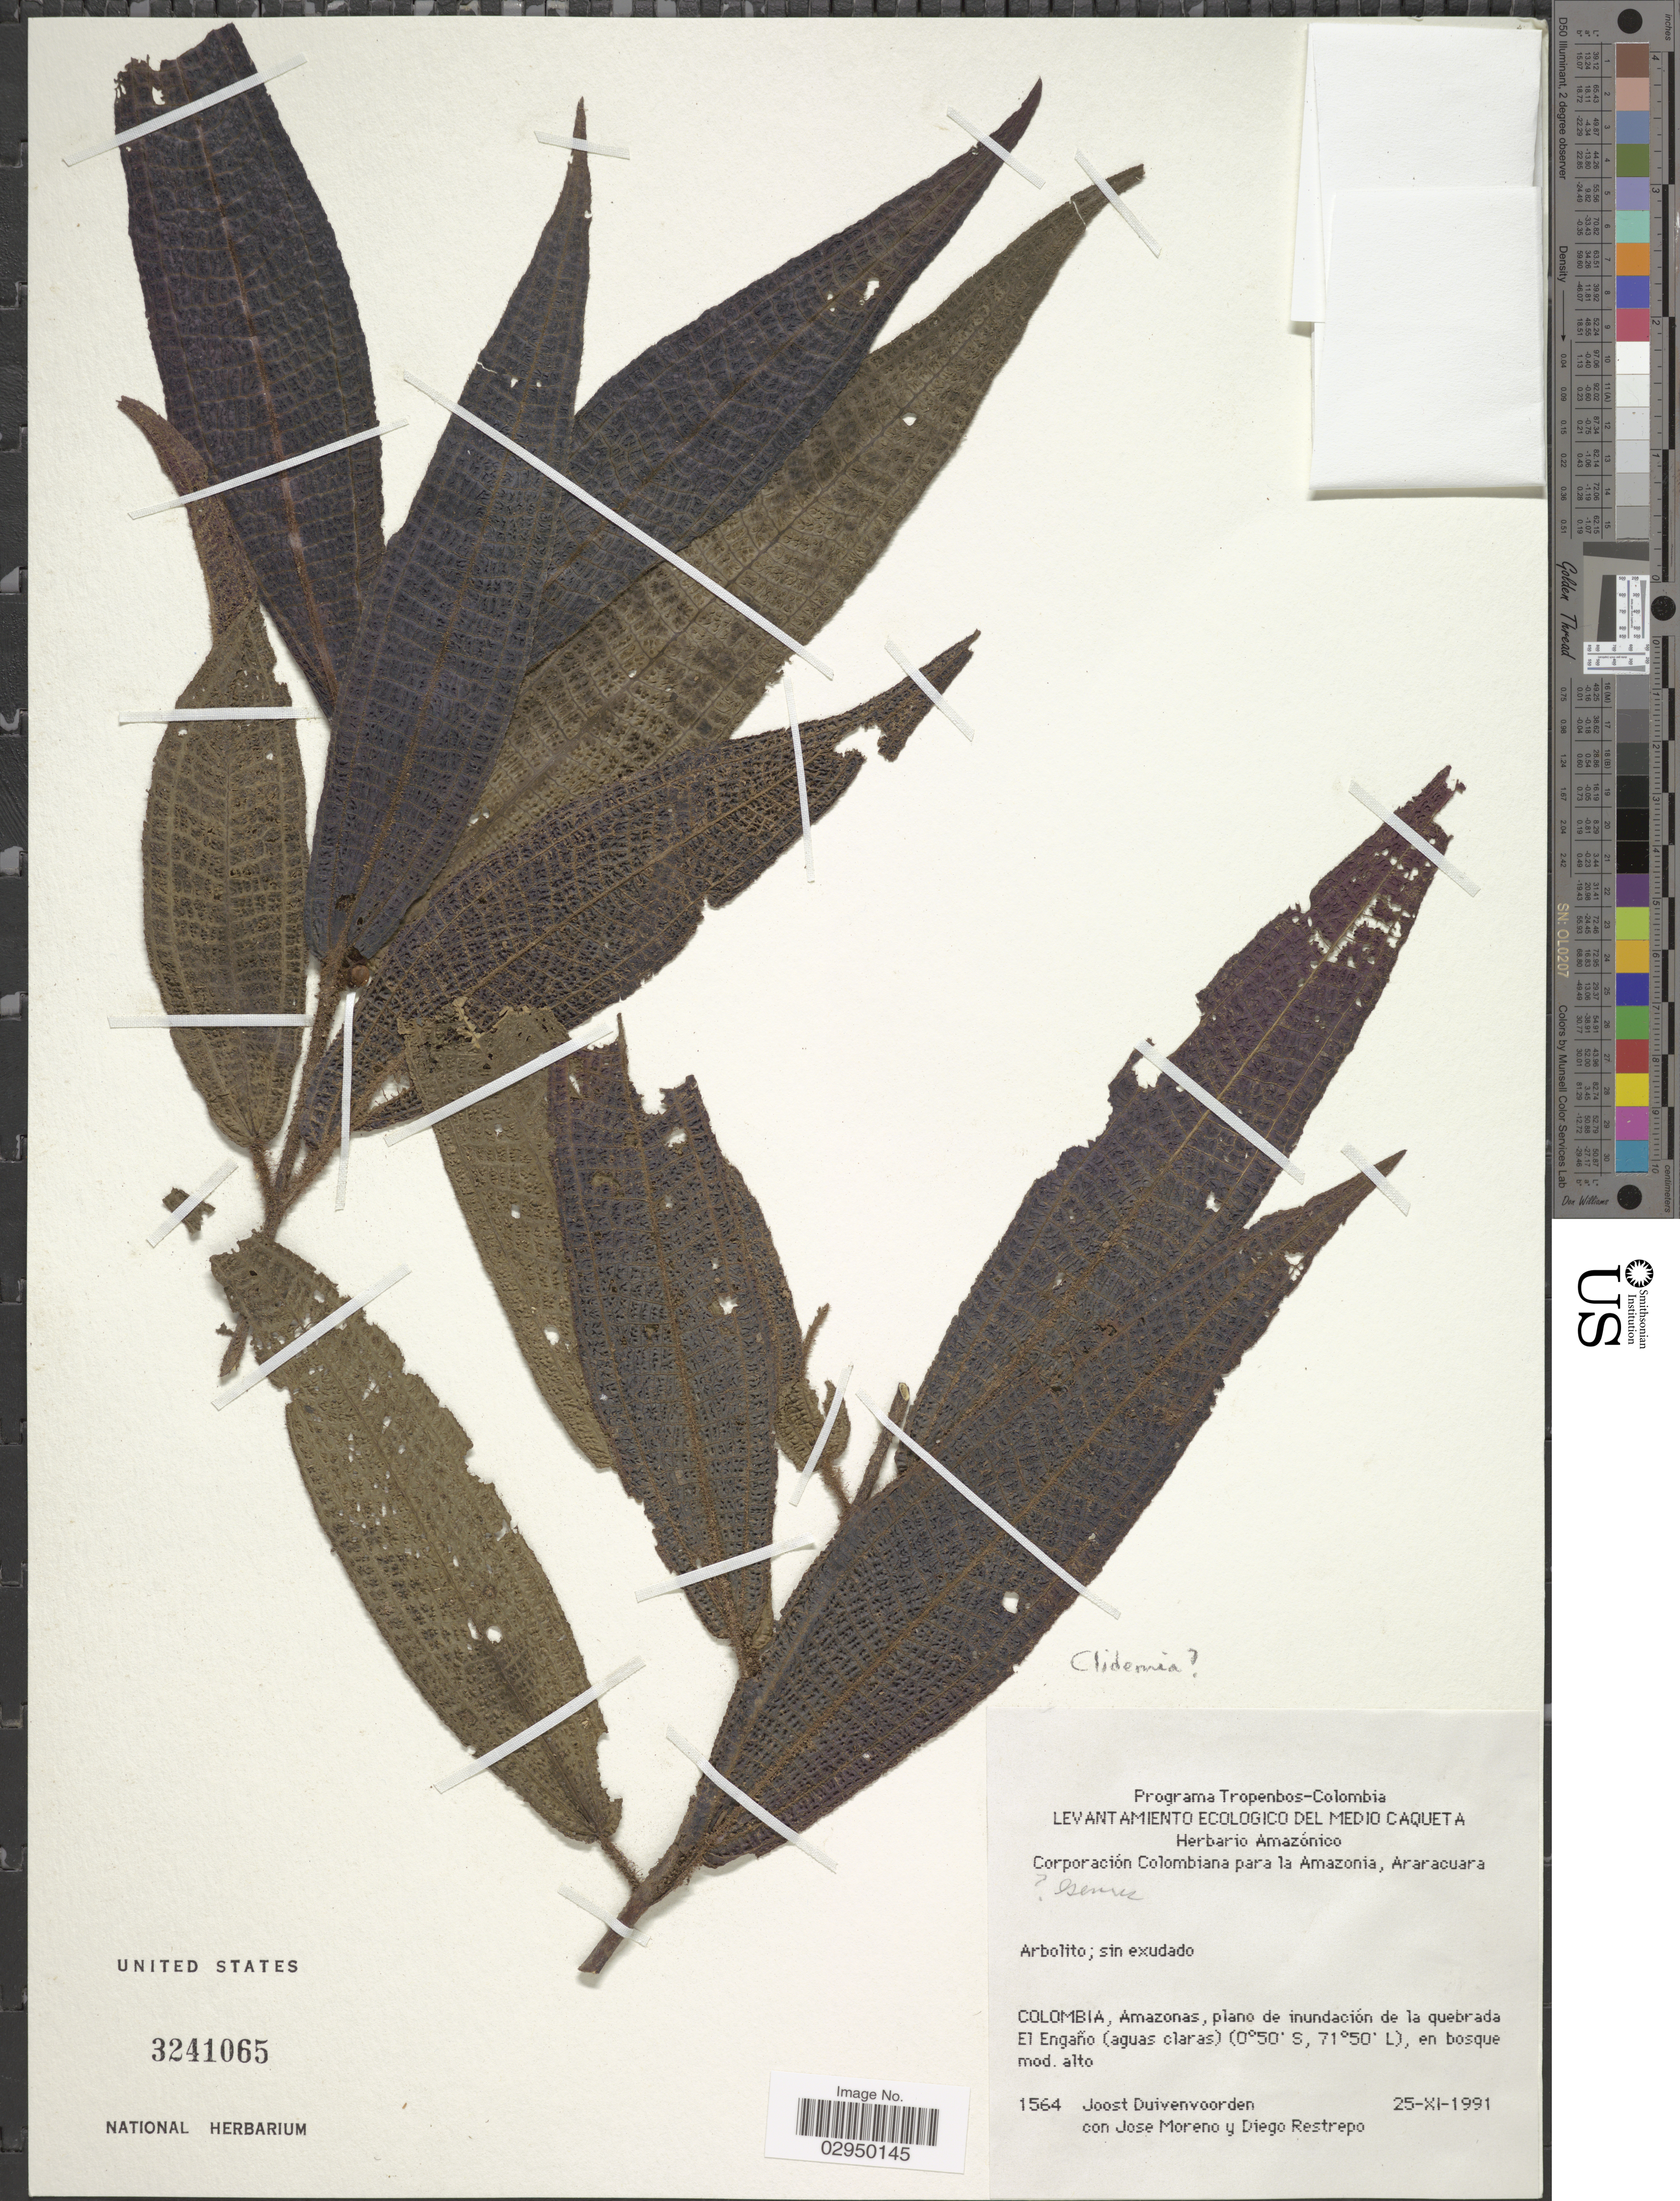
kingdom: Plantae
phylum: Tracheophyta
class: Magnoliopsida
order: Myrtales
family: Melastomataceae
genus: Clidemia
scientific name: Clidemia sp.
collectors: J. Duivenvoorden, J. Moreno & D. Restrepo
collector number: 1564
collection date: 1991-11-25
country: Colombia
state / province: Amazônas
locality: Plano de inundación de la quebrada El Engaño (aguas claras).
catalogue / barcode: US 3241065